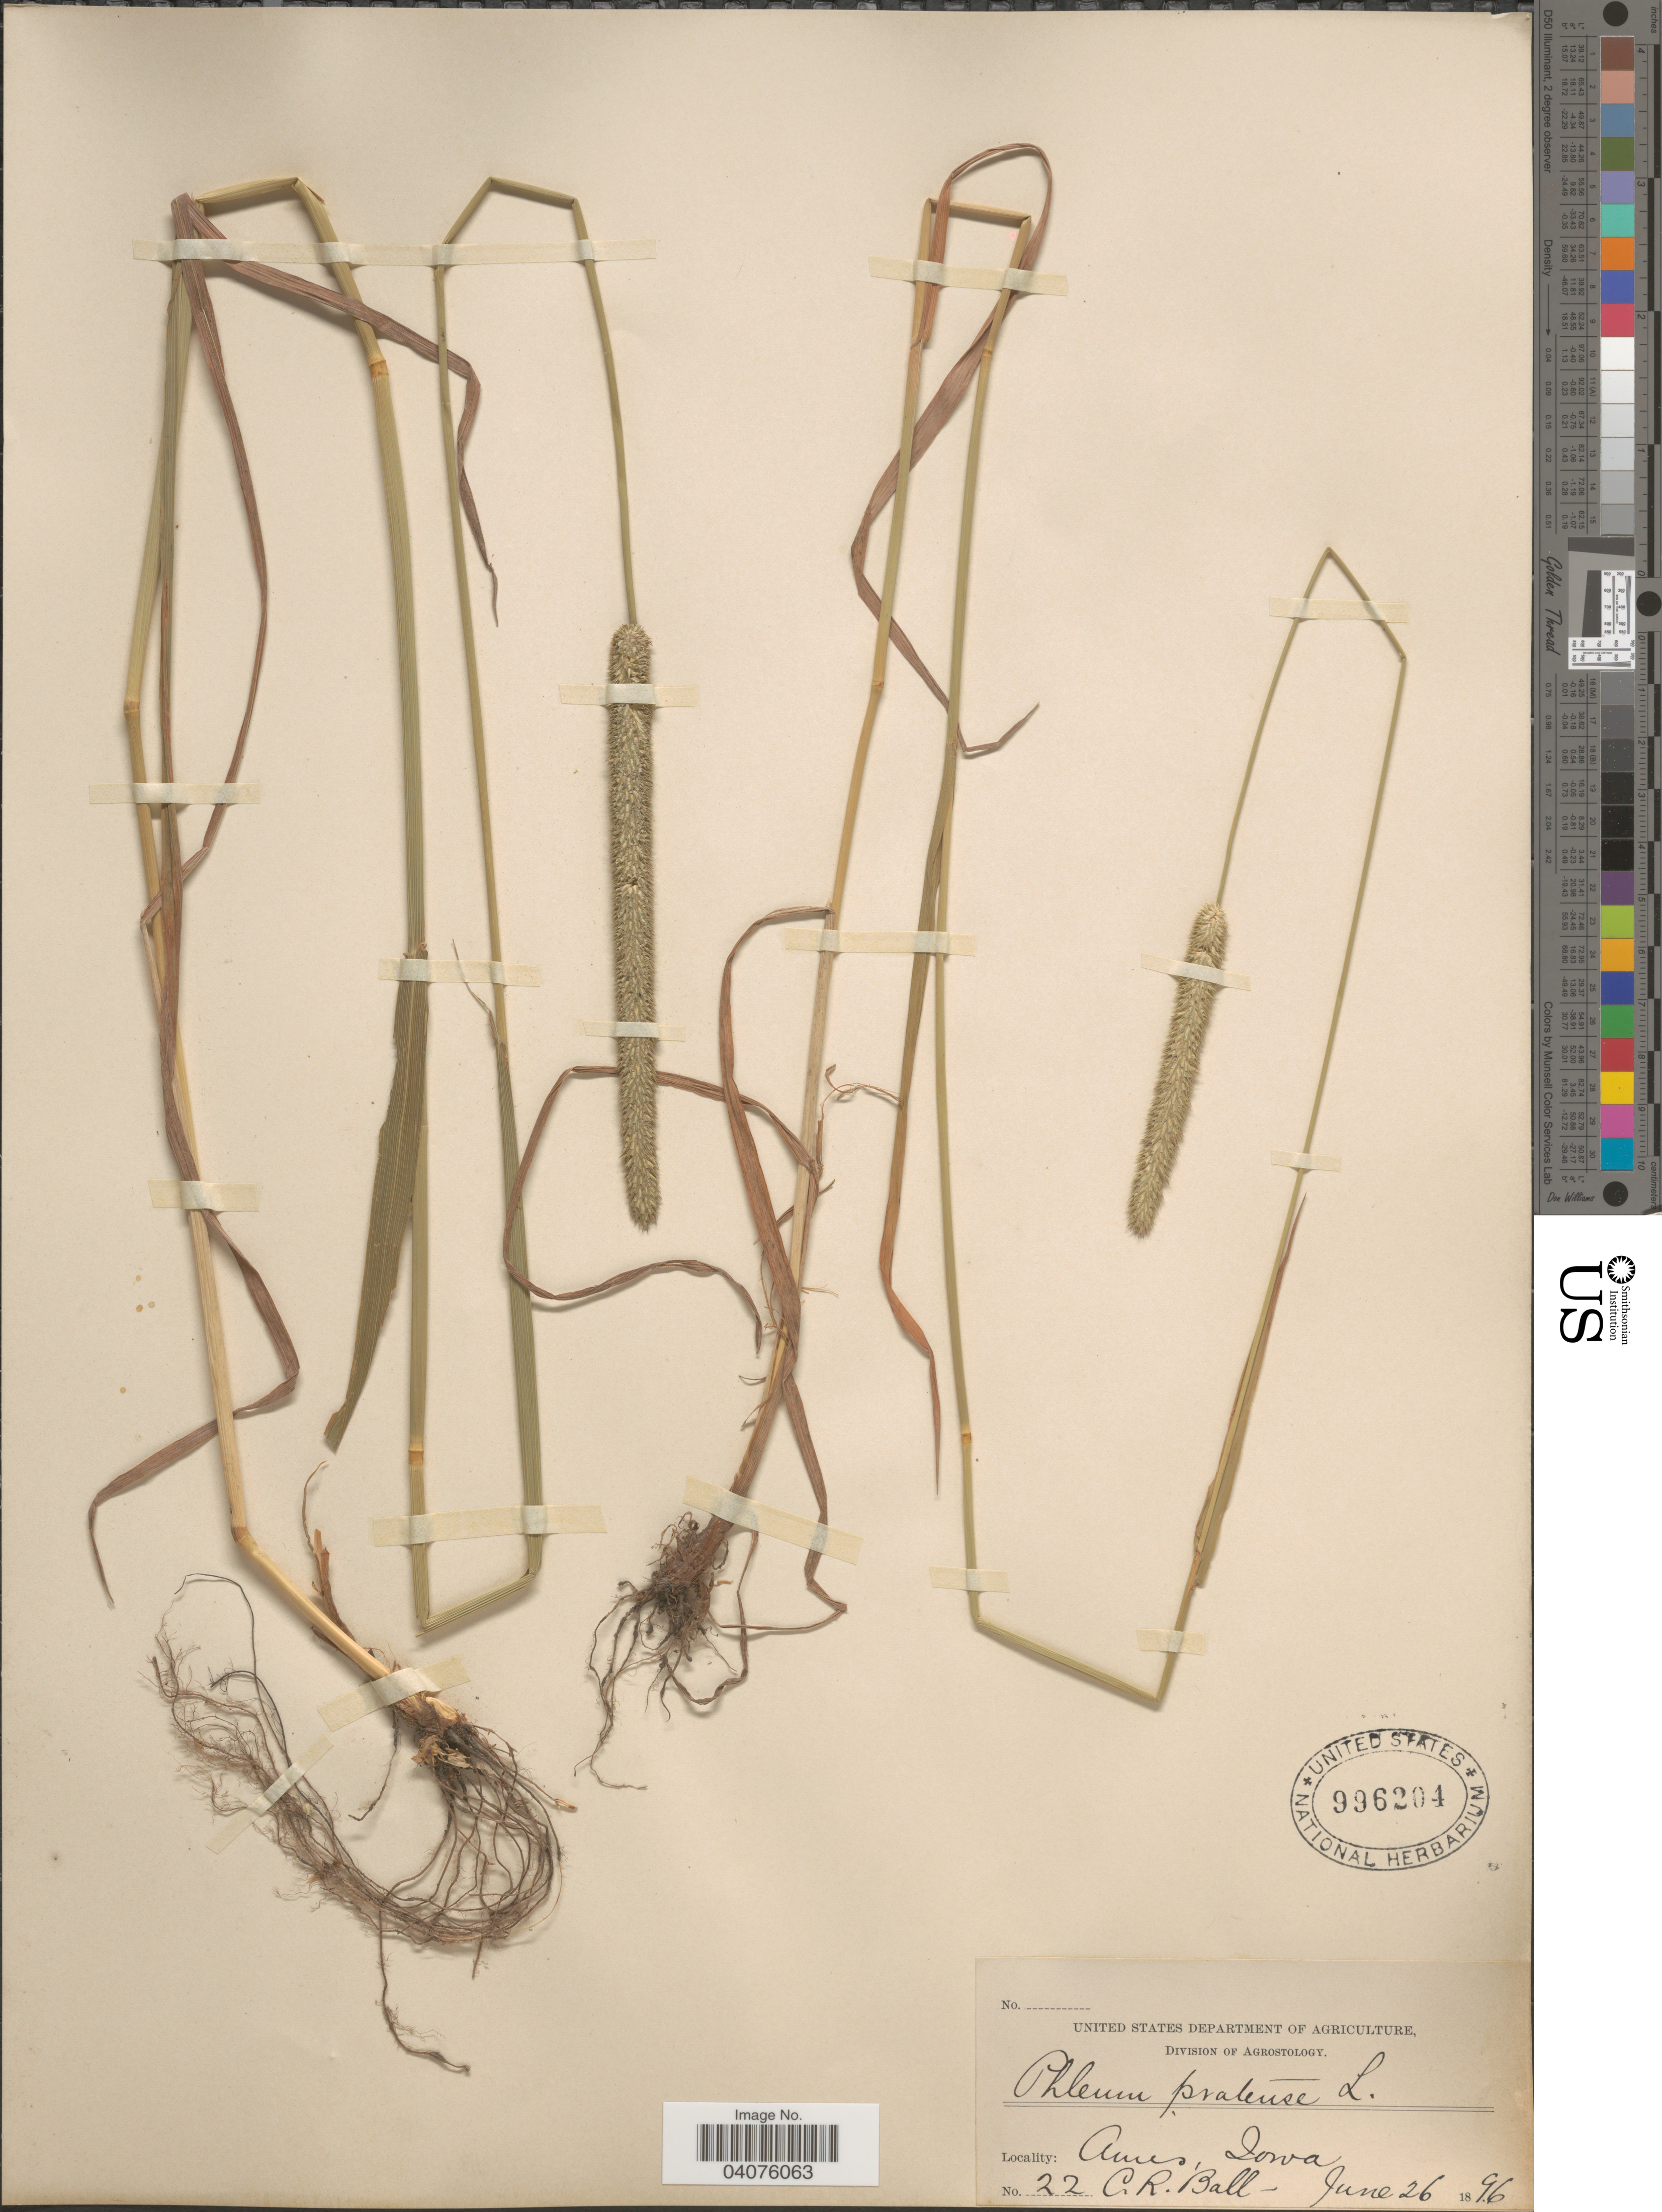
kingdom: Plantae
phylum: Tracheophyta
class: Liliopsida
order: Poales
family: Poaceae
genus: Phleum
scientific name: Phleum pratense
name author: L.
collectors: C. R. Ball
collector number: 22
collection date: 1896-06-26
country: United States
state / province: Iowa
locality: Ames.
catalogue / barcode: US 996204